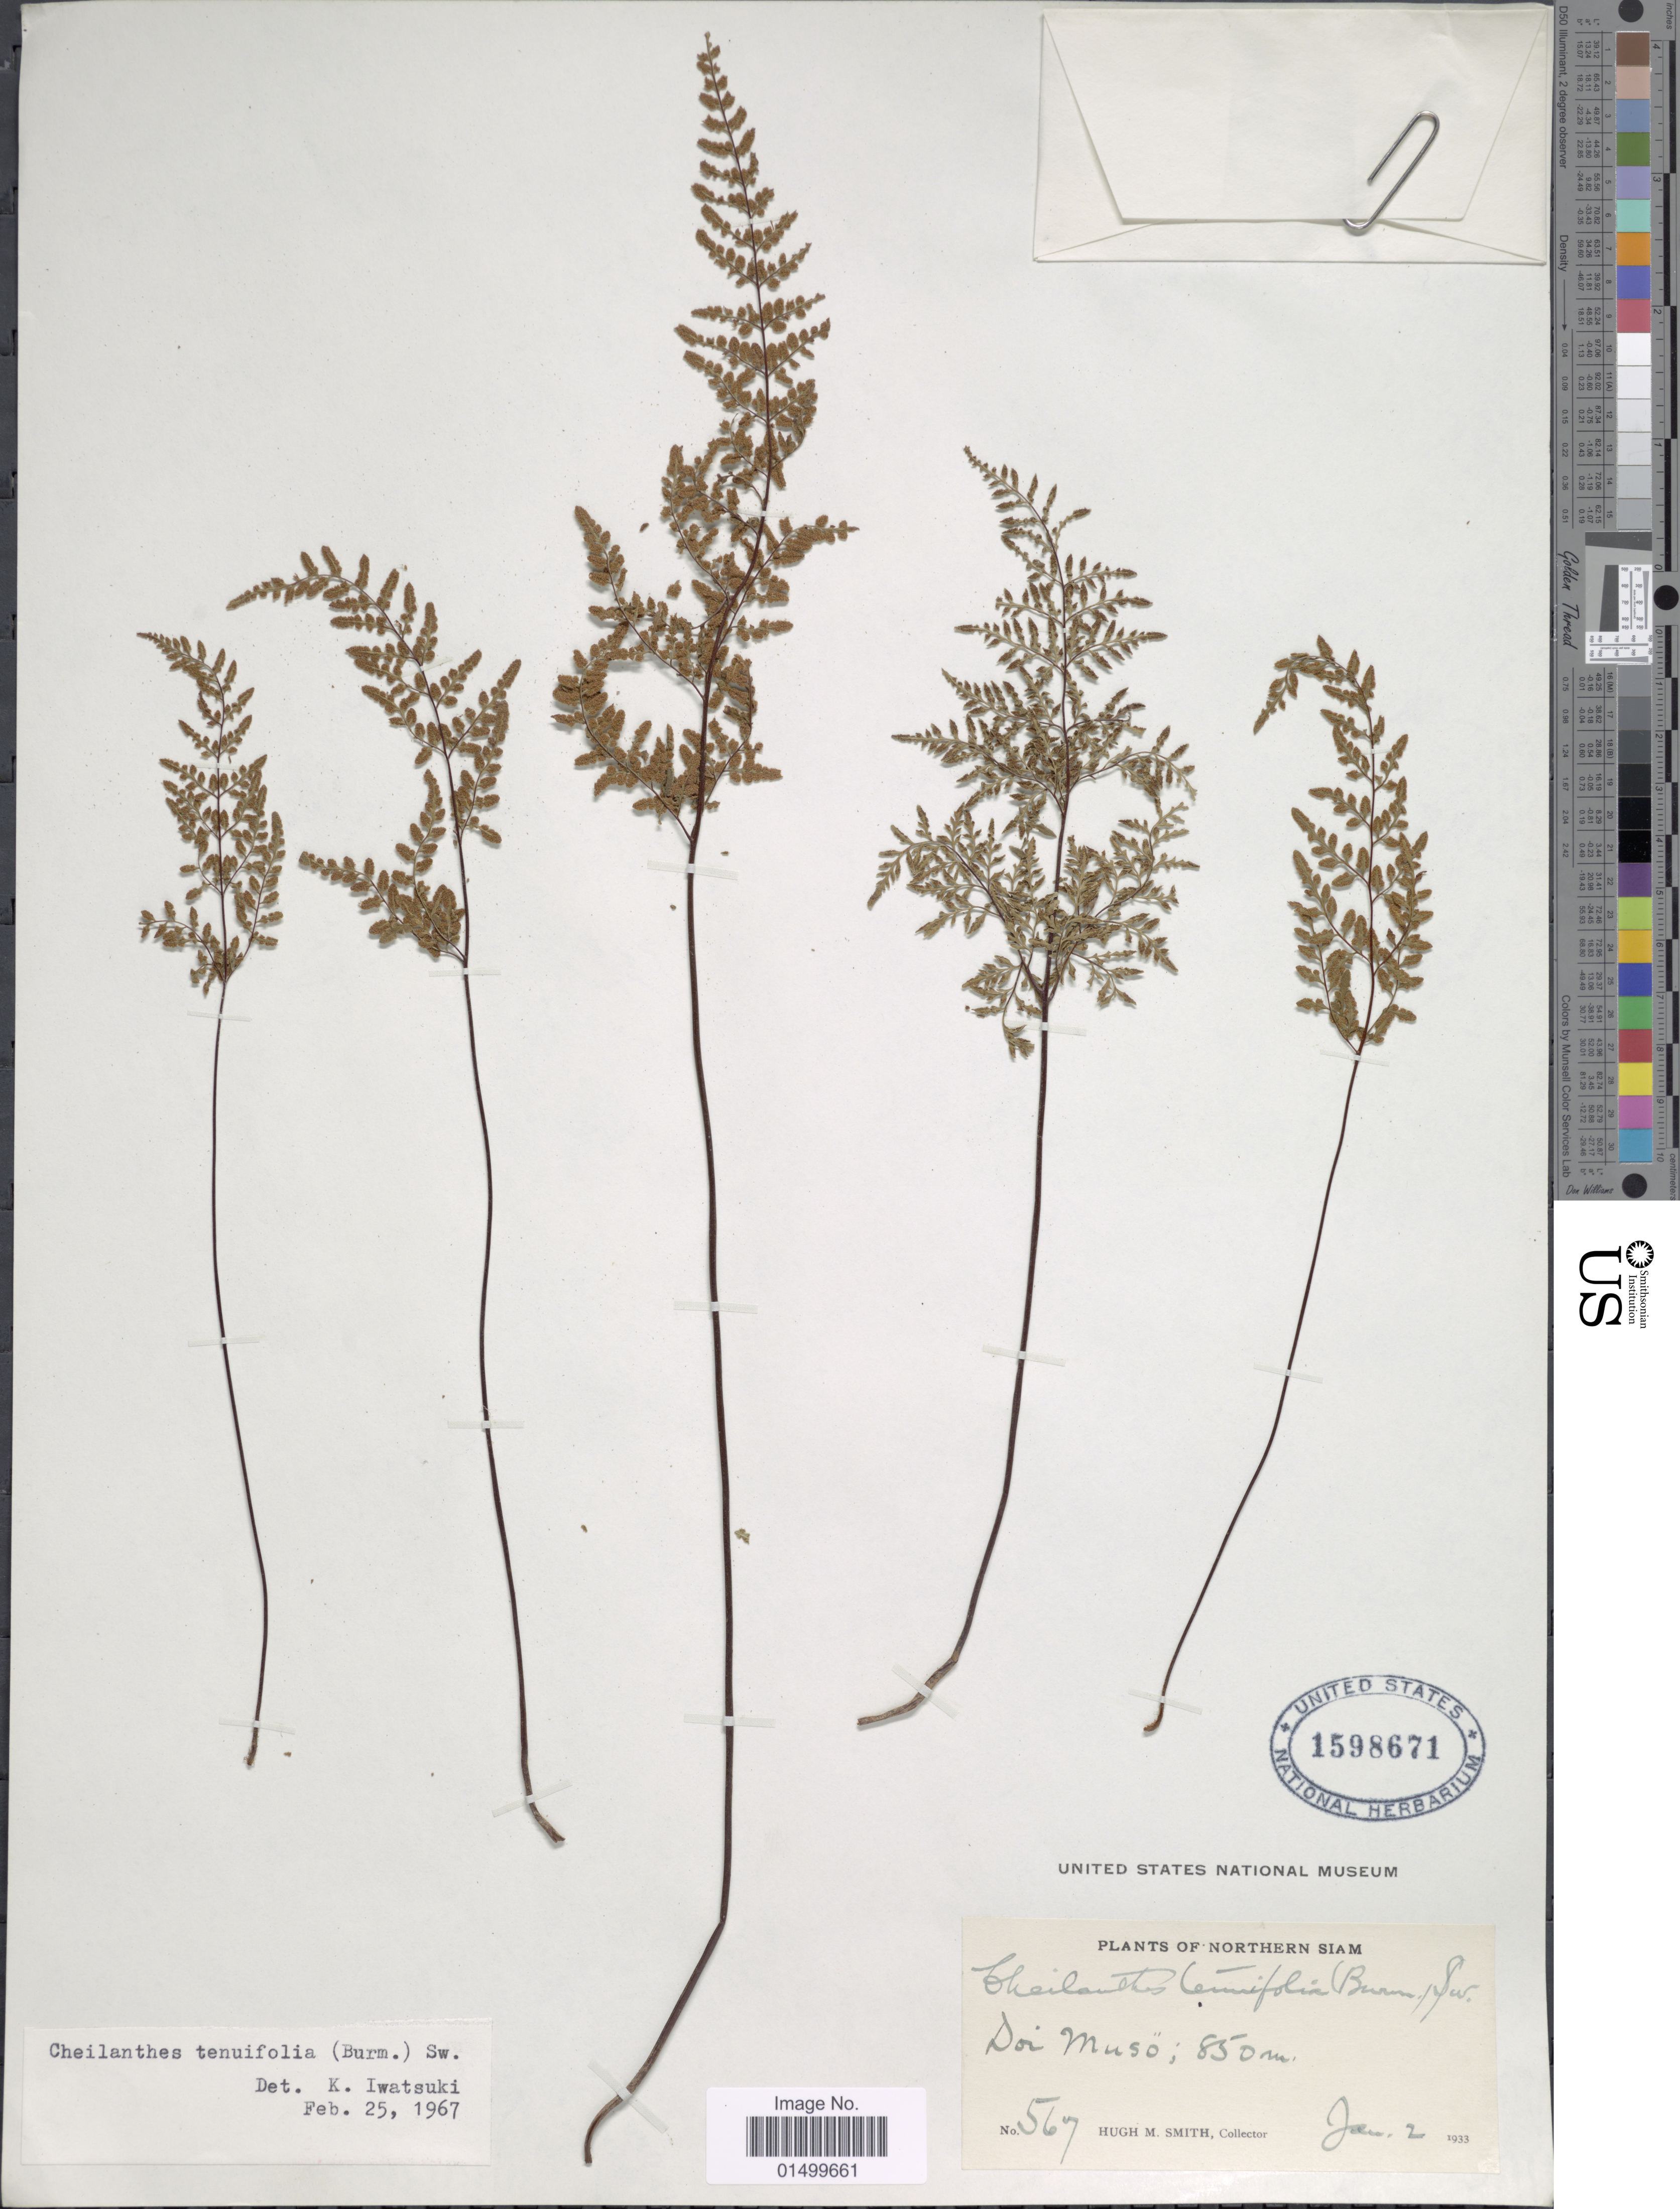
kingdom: Plantae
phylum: Tracheophyta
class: Polypodiopsida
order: Polypodiales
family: Pteridaceae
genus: Cheilanthes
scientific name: Cheilanthes tenuifolia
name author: (Burm. f.) Sw.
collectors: H. M. Smith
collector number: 567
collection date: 1933-01-02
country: Thailand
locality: Northern Siam, Doi Muso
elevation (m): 850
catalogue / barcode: US 1598671